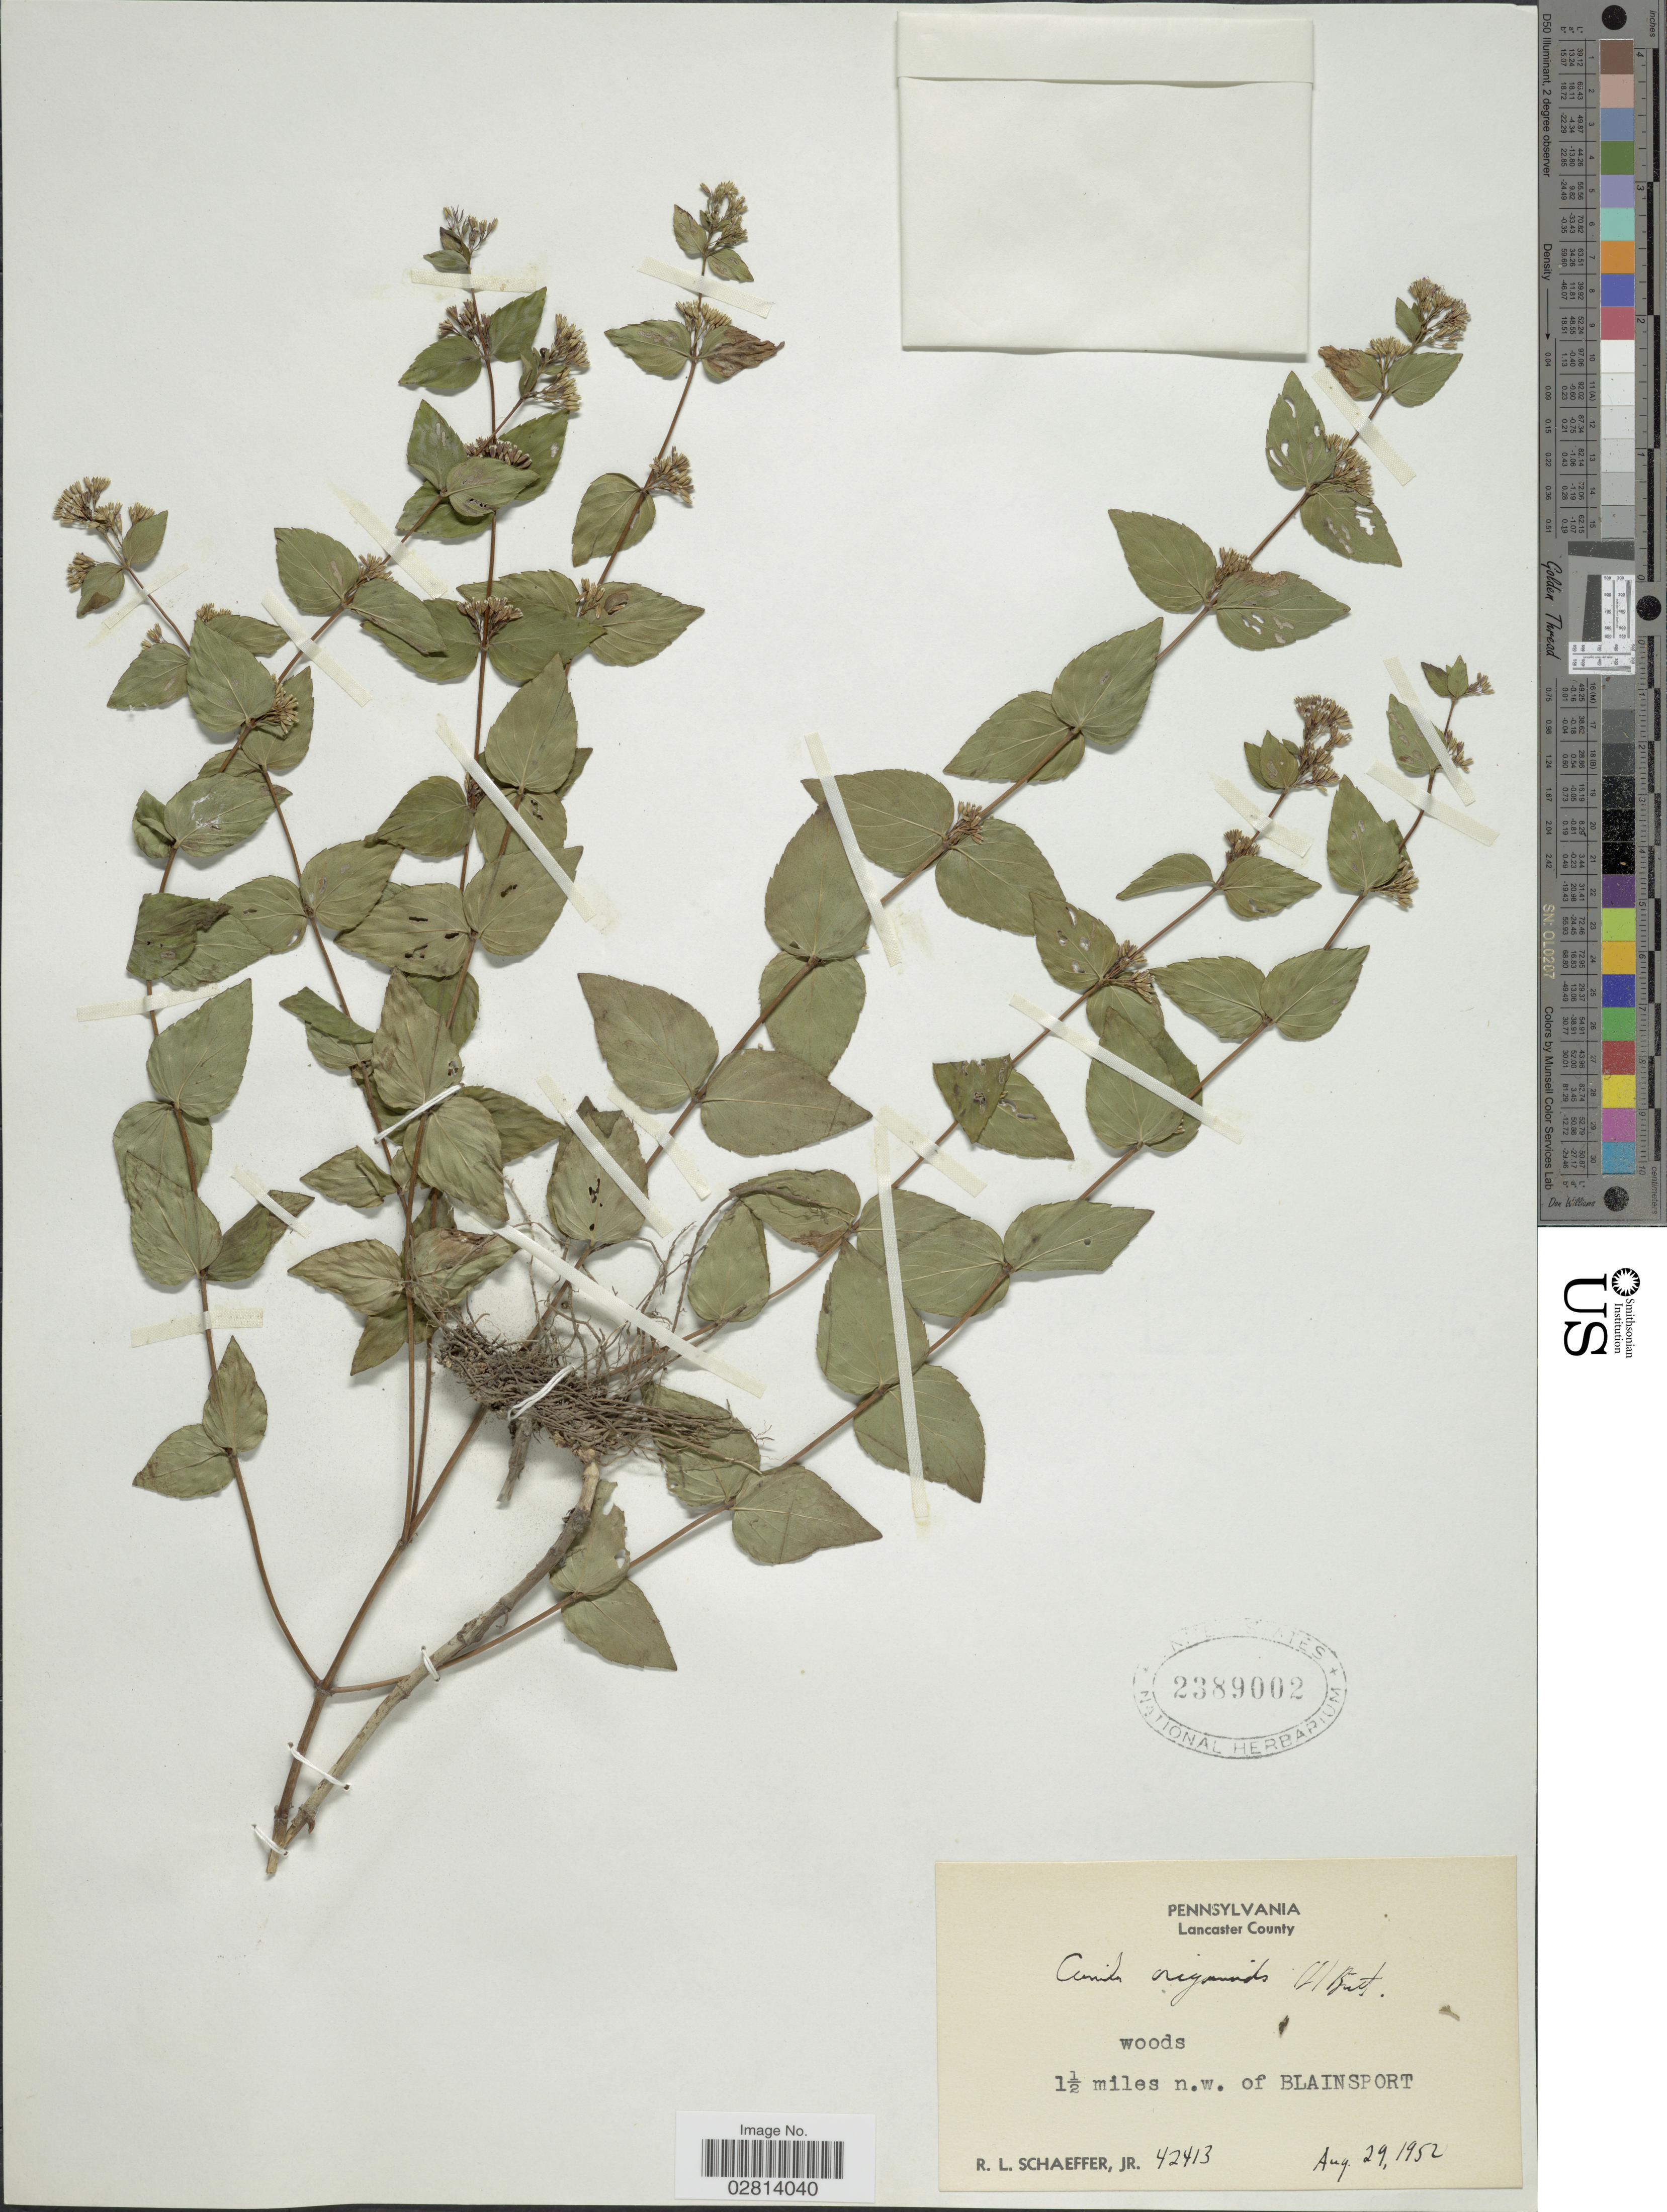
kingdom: Plantae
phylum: Tracheophyta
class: Magnoliopsida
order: Lamiales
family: Lamiaceae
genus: Cunila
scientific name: Cunila origanoides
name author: (L.) Britton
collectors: R. L. Schaeffer Jr.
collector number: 42413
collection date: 1952-08-29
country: United States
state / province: Pennsylvania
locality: Lancaster County, 1½ miles n.w. of Blainsport.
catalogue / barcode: US 2389002